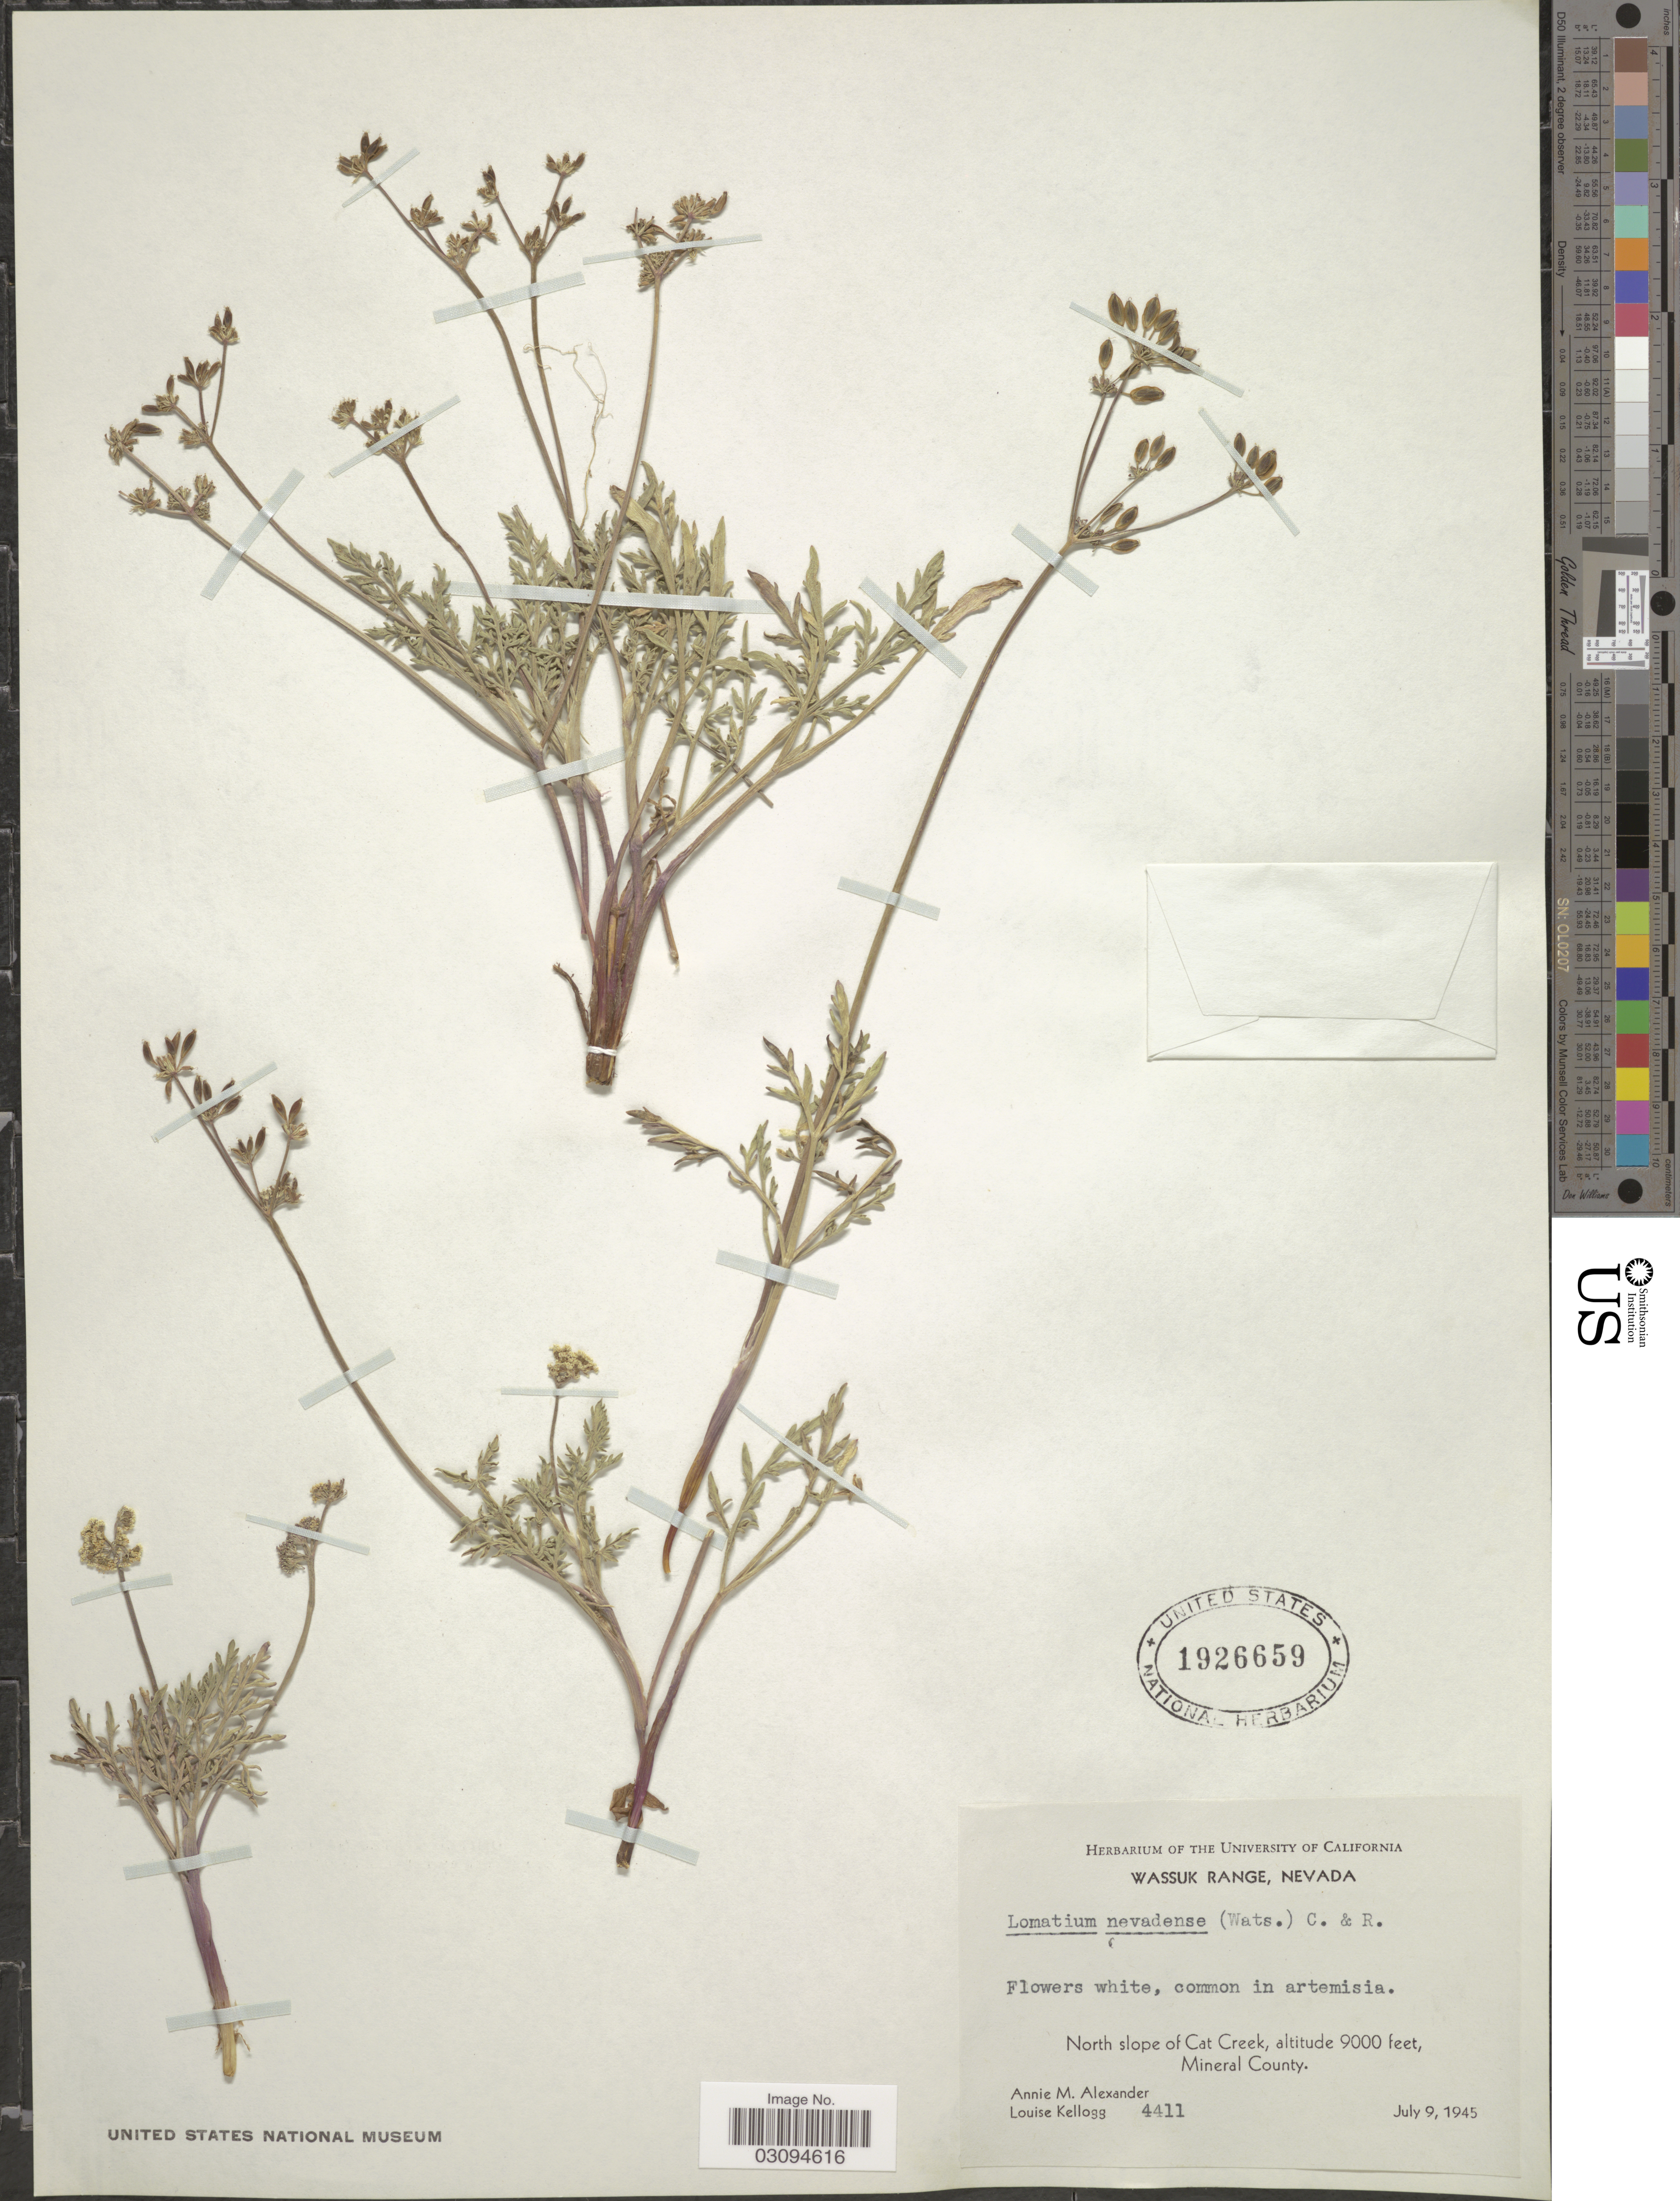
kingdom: Plantae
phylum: Tracheophyta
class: Magnoliopsida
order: Apiales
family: Apiaceae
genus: Lomatium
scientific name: Lomatium nevadense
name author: (S. Watson) J.M. Coult. & Rose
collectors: A. M. Alexander & L. Kellogg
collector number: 4411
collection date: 1945-07-09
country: United States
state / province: Nevada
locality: Wassuk Range. North slope of Cat Creek, Mineral County.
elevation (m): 2743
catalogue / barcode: US 1926659